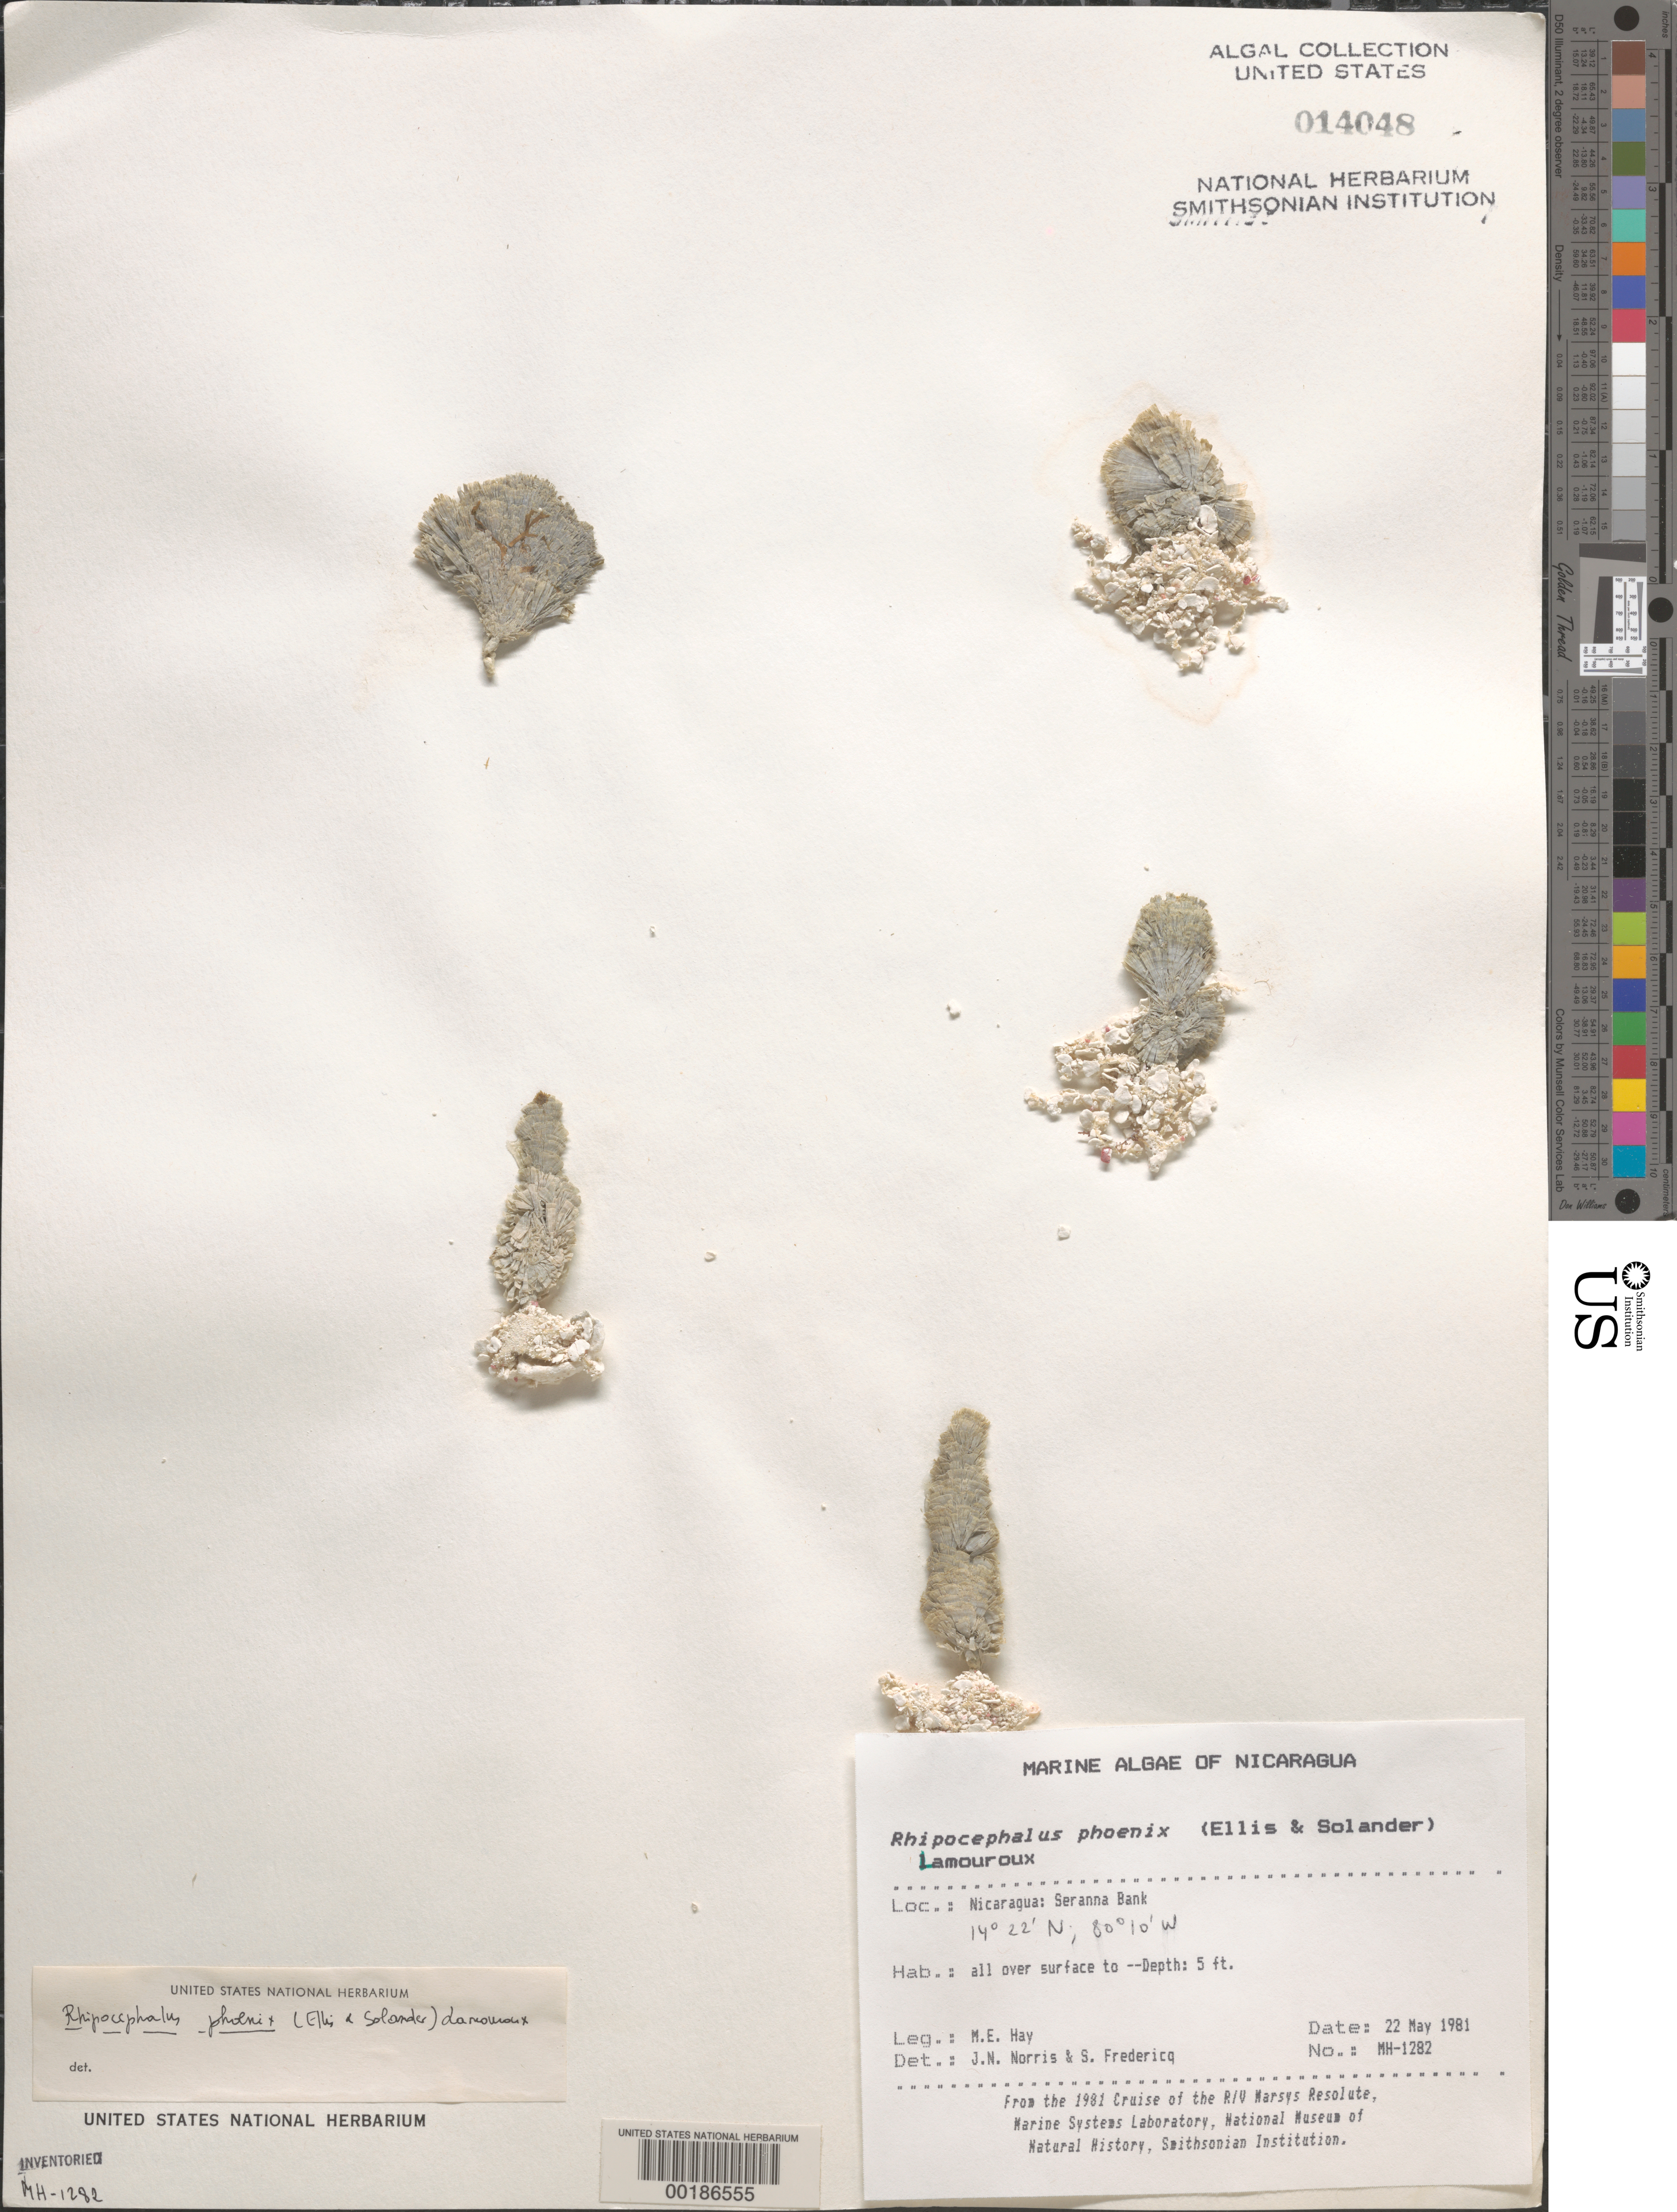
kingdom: Plantae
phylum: Chlorophyta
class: Ulvophyceae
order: Bryopsidales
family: Udoteaceae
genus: Rhipocephalus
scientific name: Rhipocephalus phoenix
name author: (J. Ellis & Sol.) Kütz.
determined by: Norris, J. N.; Fredericq, S.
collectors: M. E. Hay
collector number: MEH-1282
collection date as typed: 22 May 1981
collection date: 1981-05-22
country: Nicaragua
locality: Seranna bank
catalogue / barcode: US 14048